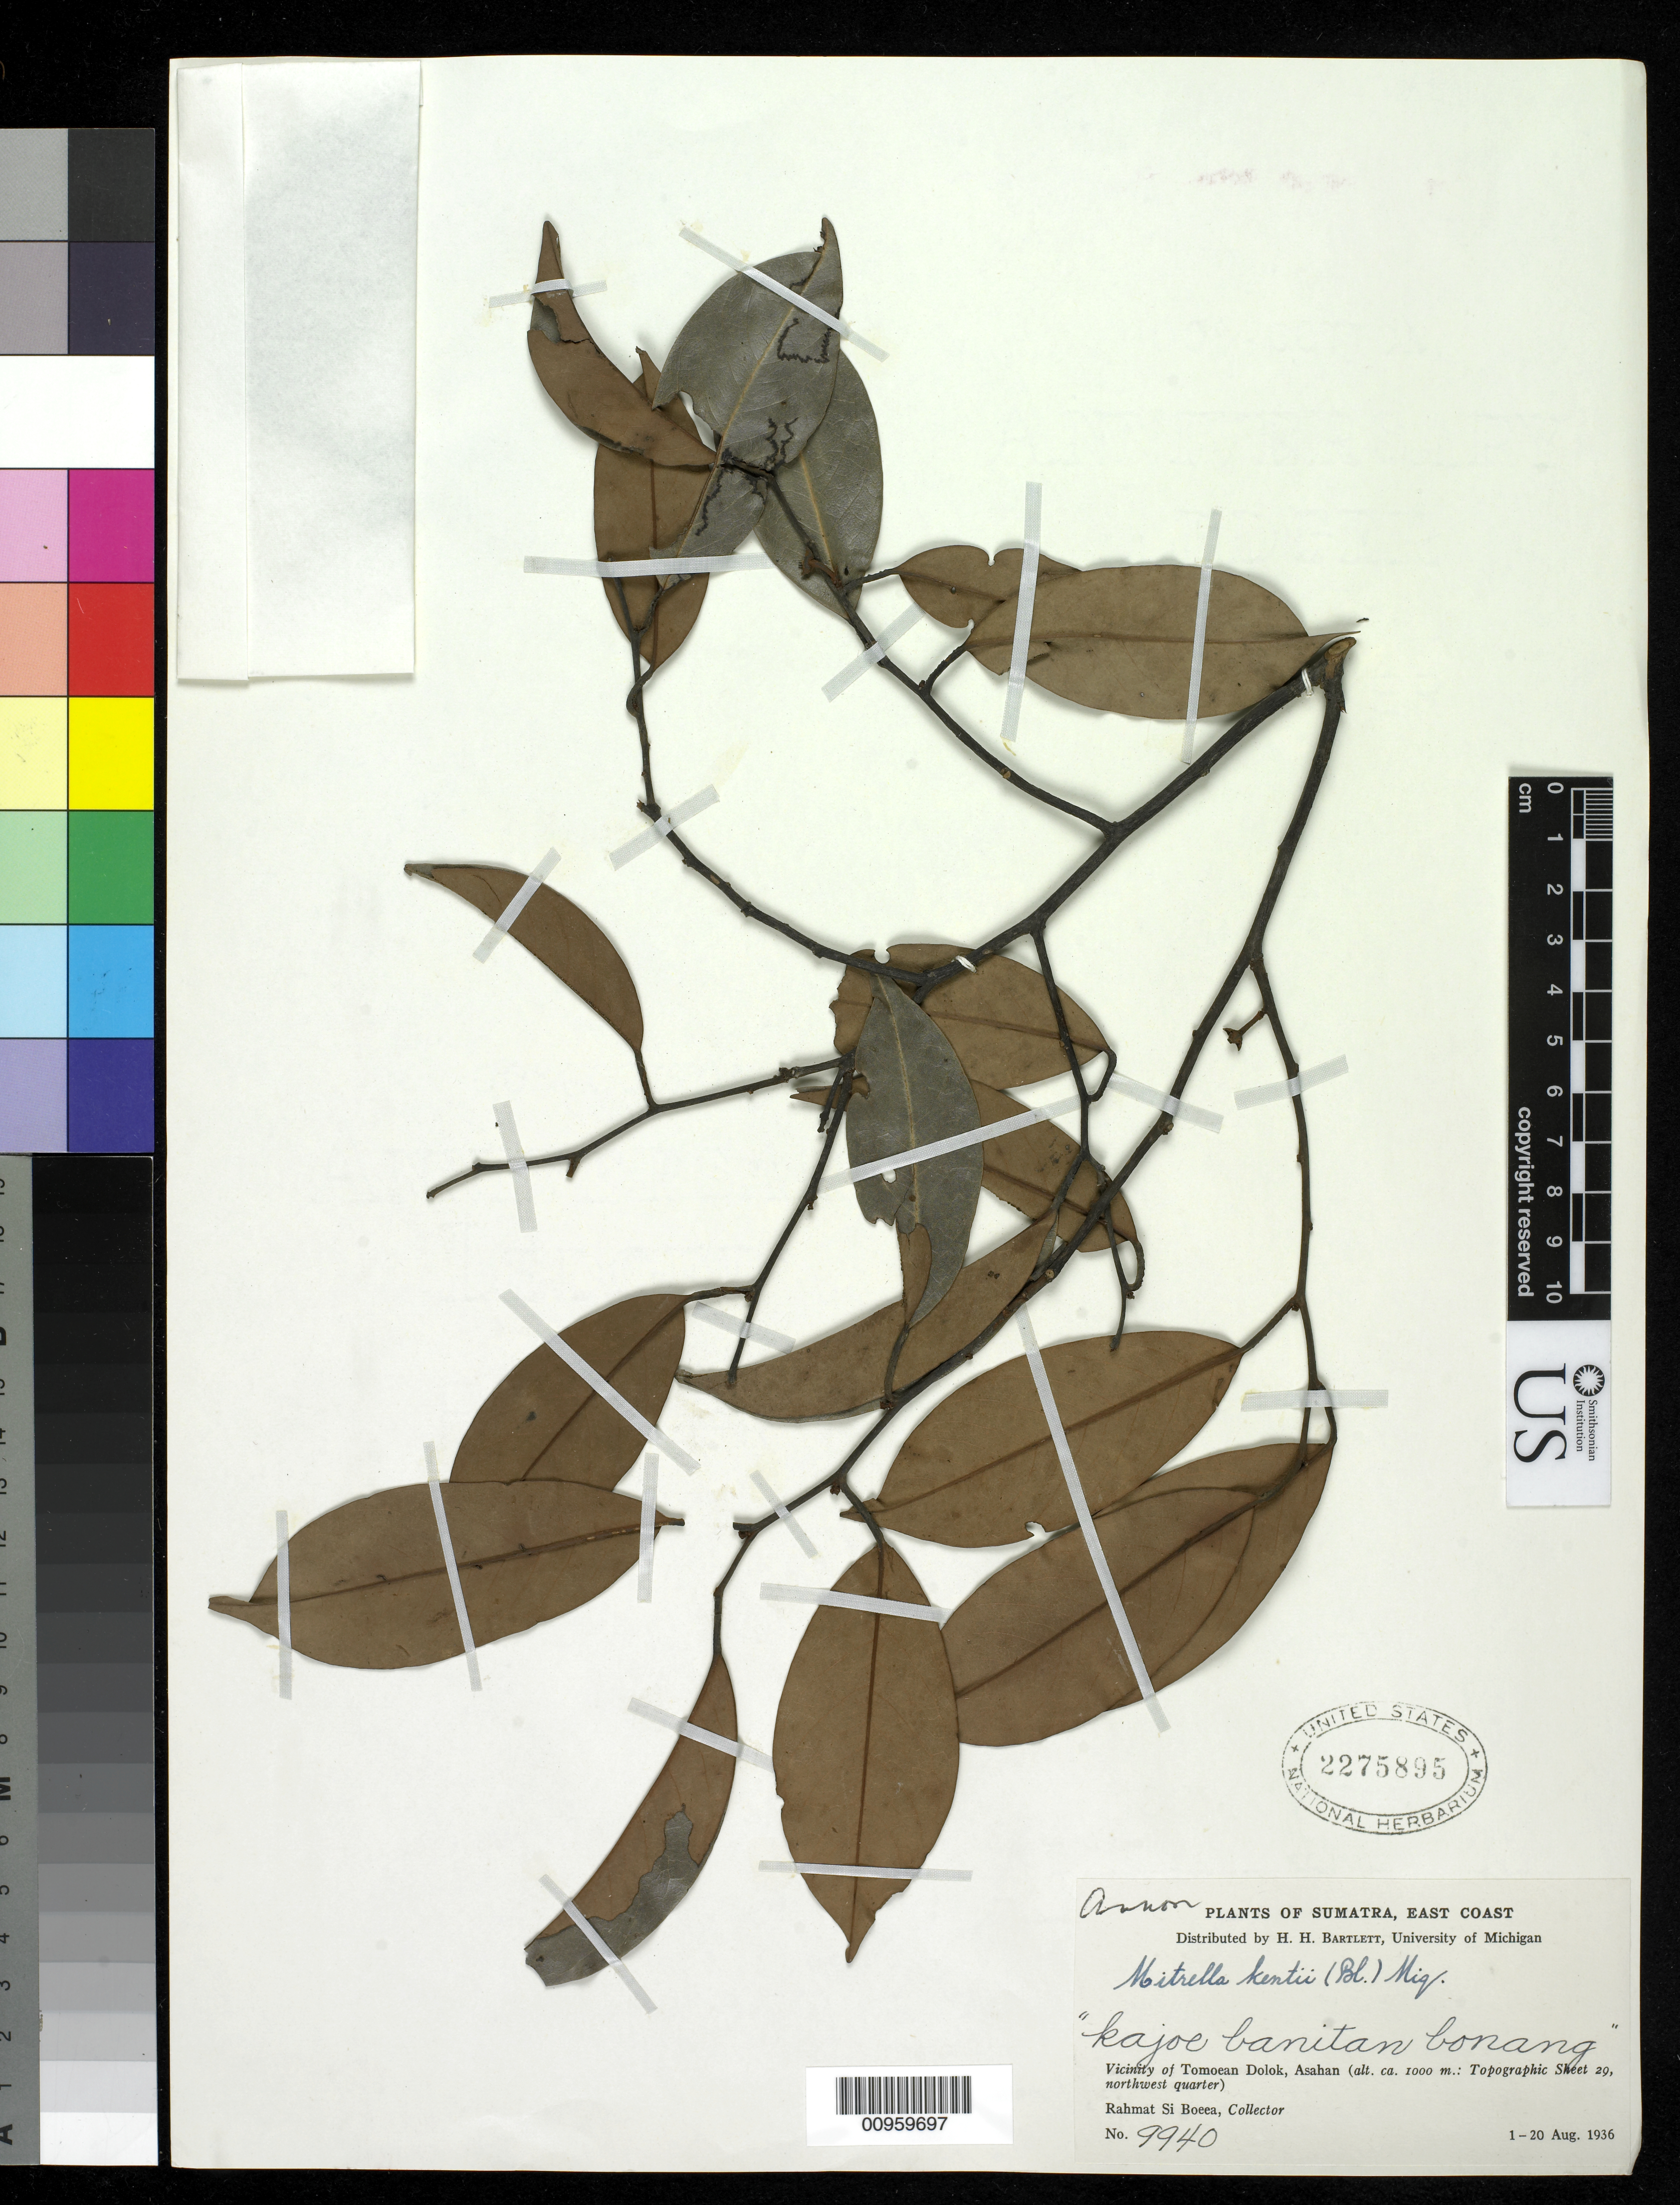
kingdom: Plantae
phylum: Tracheophyta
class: Magnoliopsida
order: Magnoliales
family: Annonaceae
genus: Mitrella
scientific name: Mitrella kentii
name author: Miq.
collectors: Rahmat Si Boeea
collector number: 9940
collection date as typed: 01 Aug 1936 to 20 Aug 1936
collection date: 1936-08-01/1936-08-20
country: Indonesia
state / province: Sumatra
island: Sumatra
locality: vicinity of Tomoean Dolok, Asahan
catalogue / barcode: US 2275895